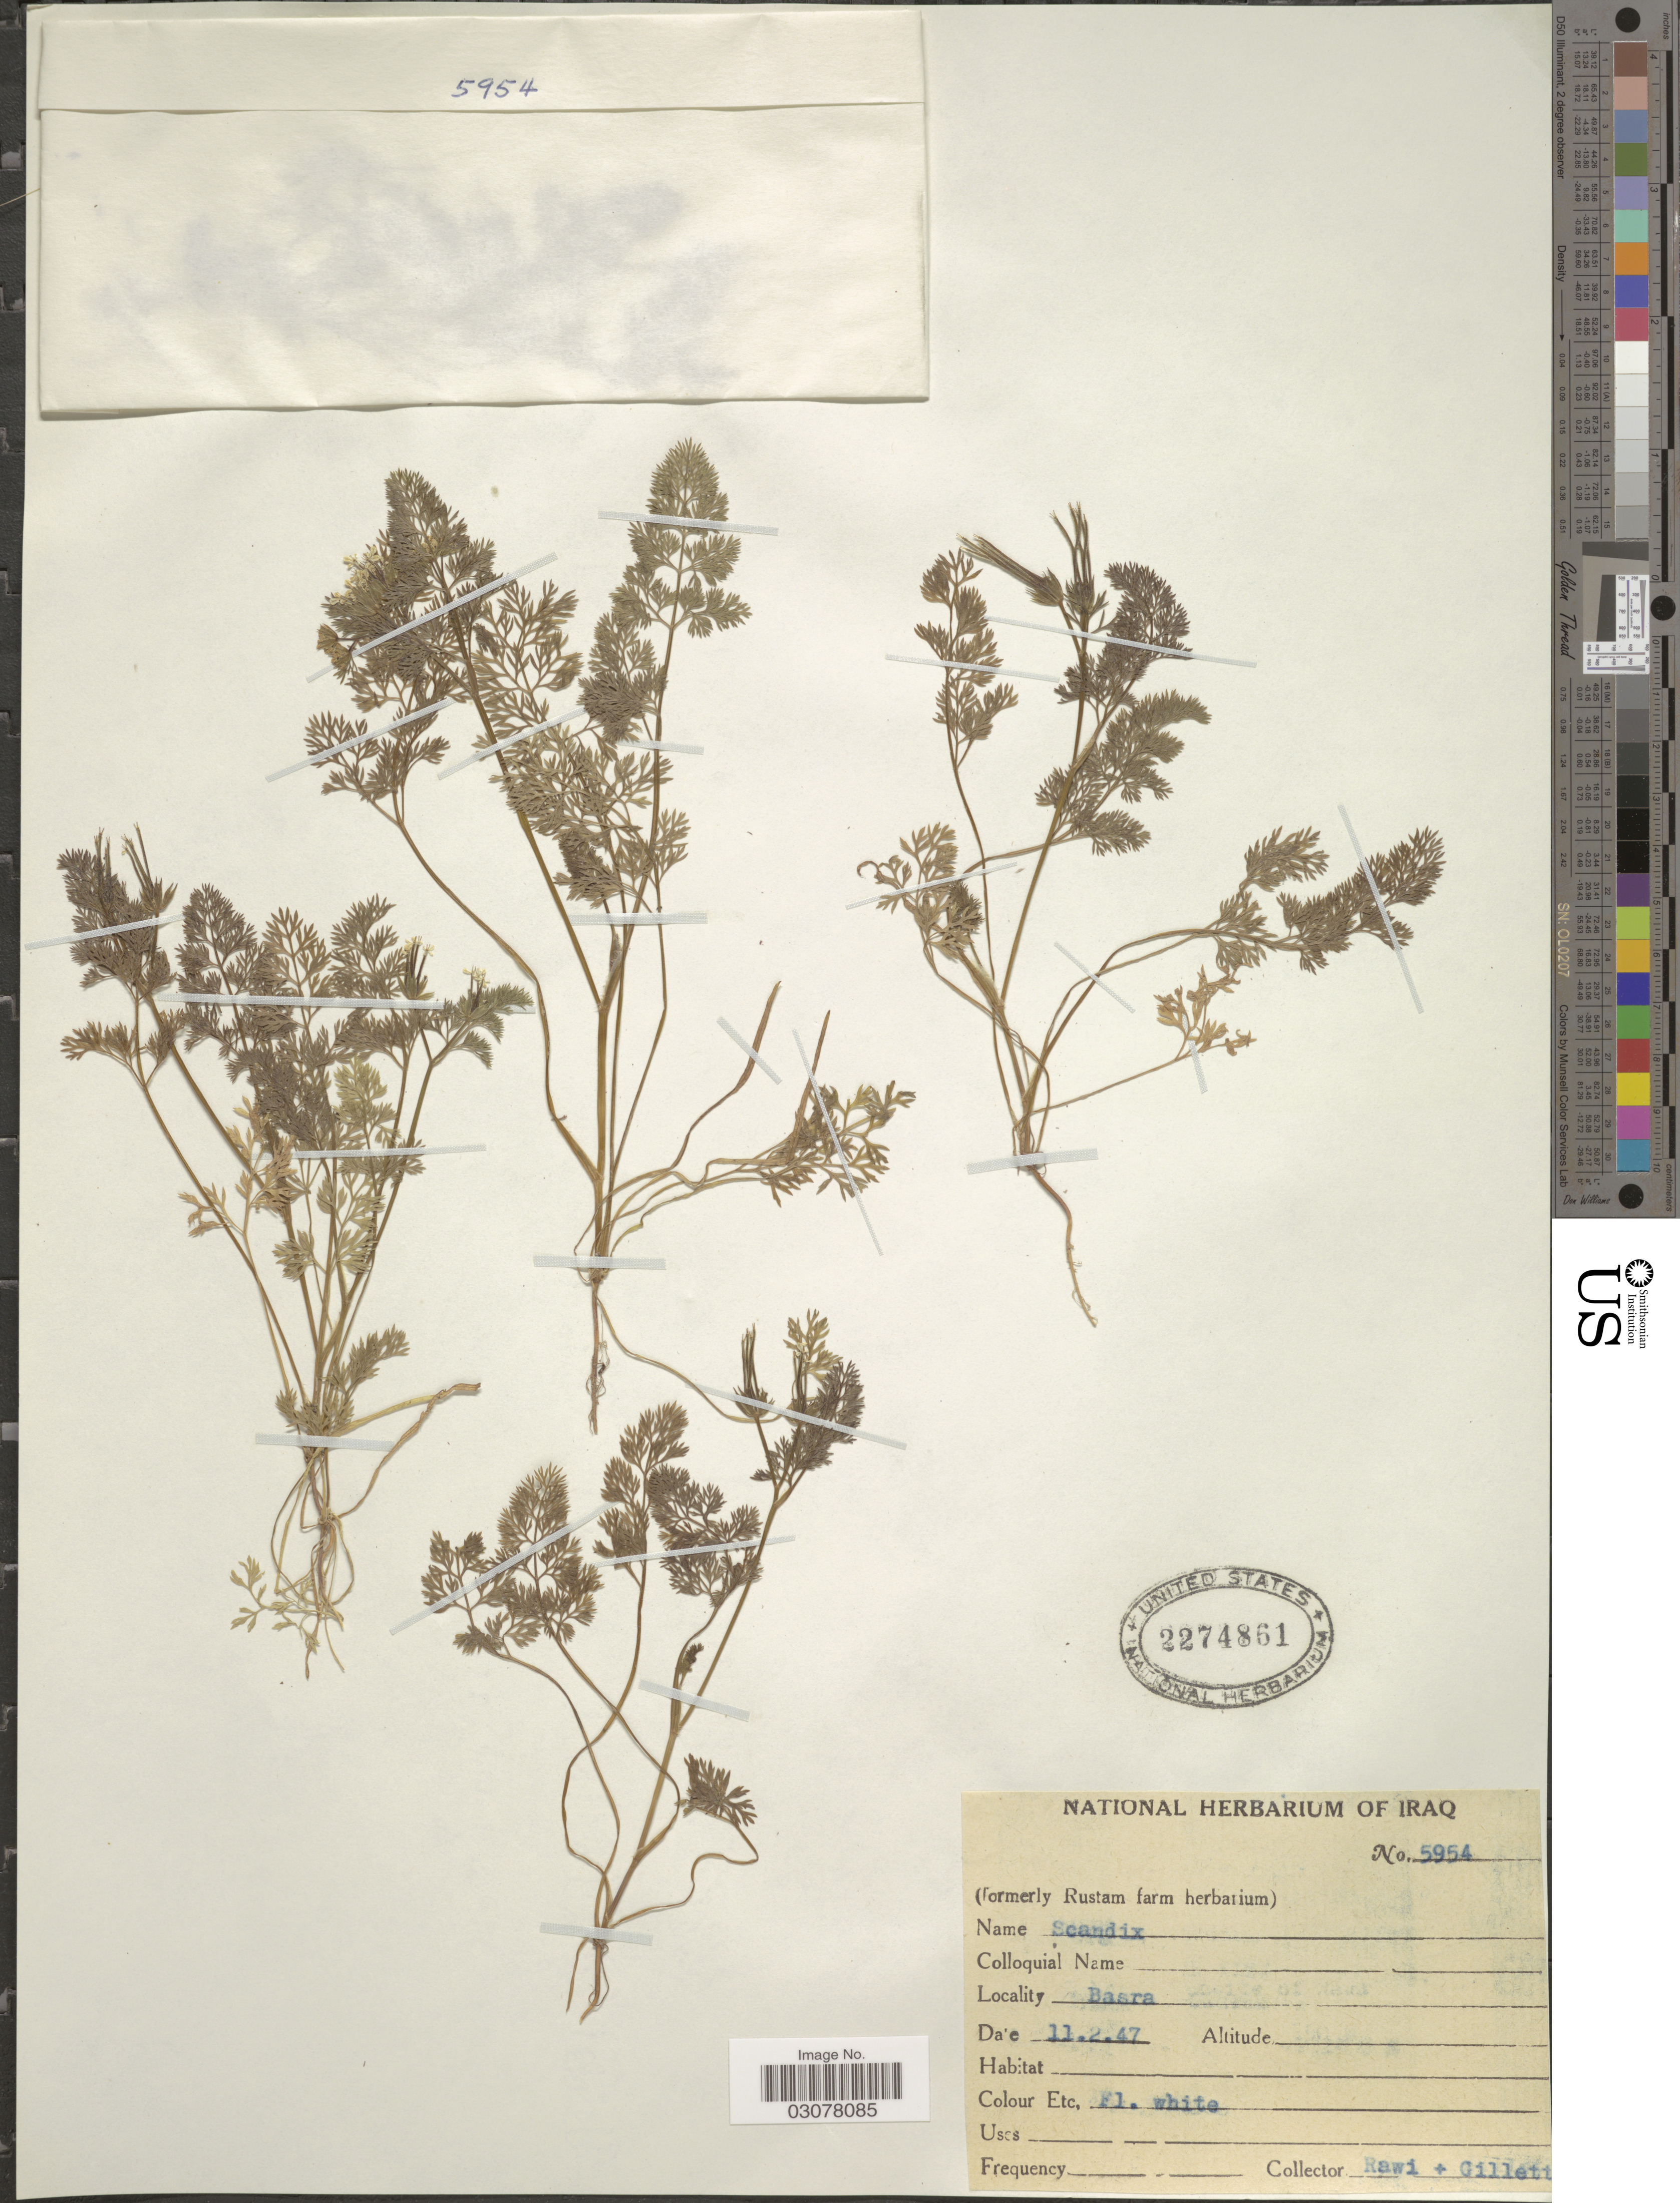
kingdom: Plantae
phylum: Tracheophyta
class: Magnoliopsida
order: Apiales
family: Apiaceae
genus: Scandix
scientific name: Scandix sp.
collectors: -. Rawi & Gillett, --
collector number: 5954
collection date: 1947-02-11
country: Iraq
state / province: Al Basrah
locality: Basra.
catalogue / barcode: US 2274861